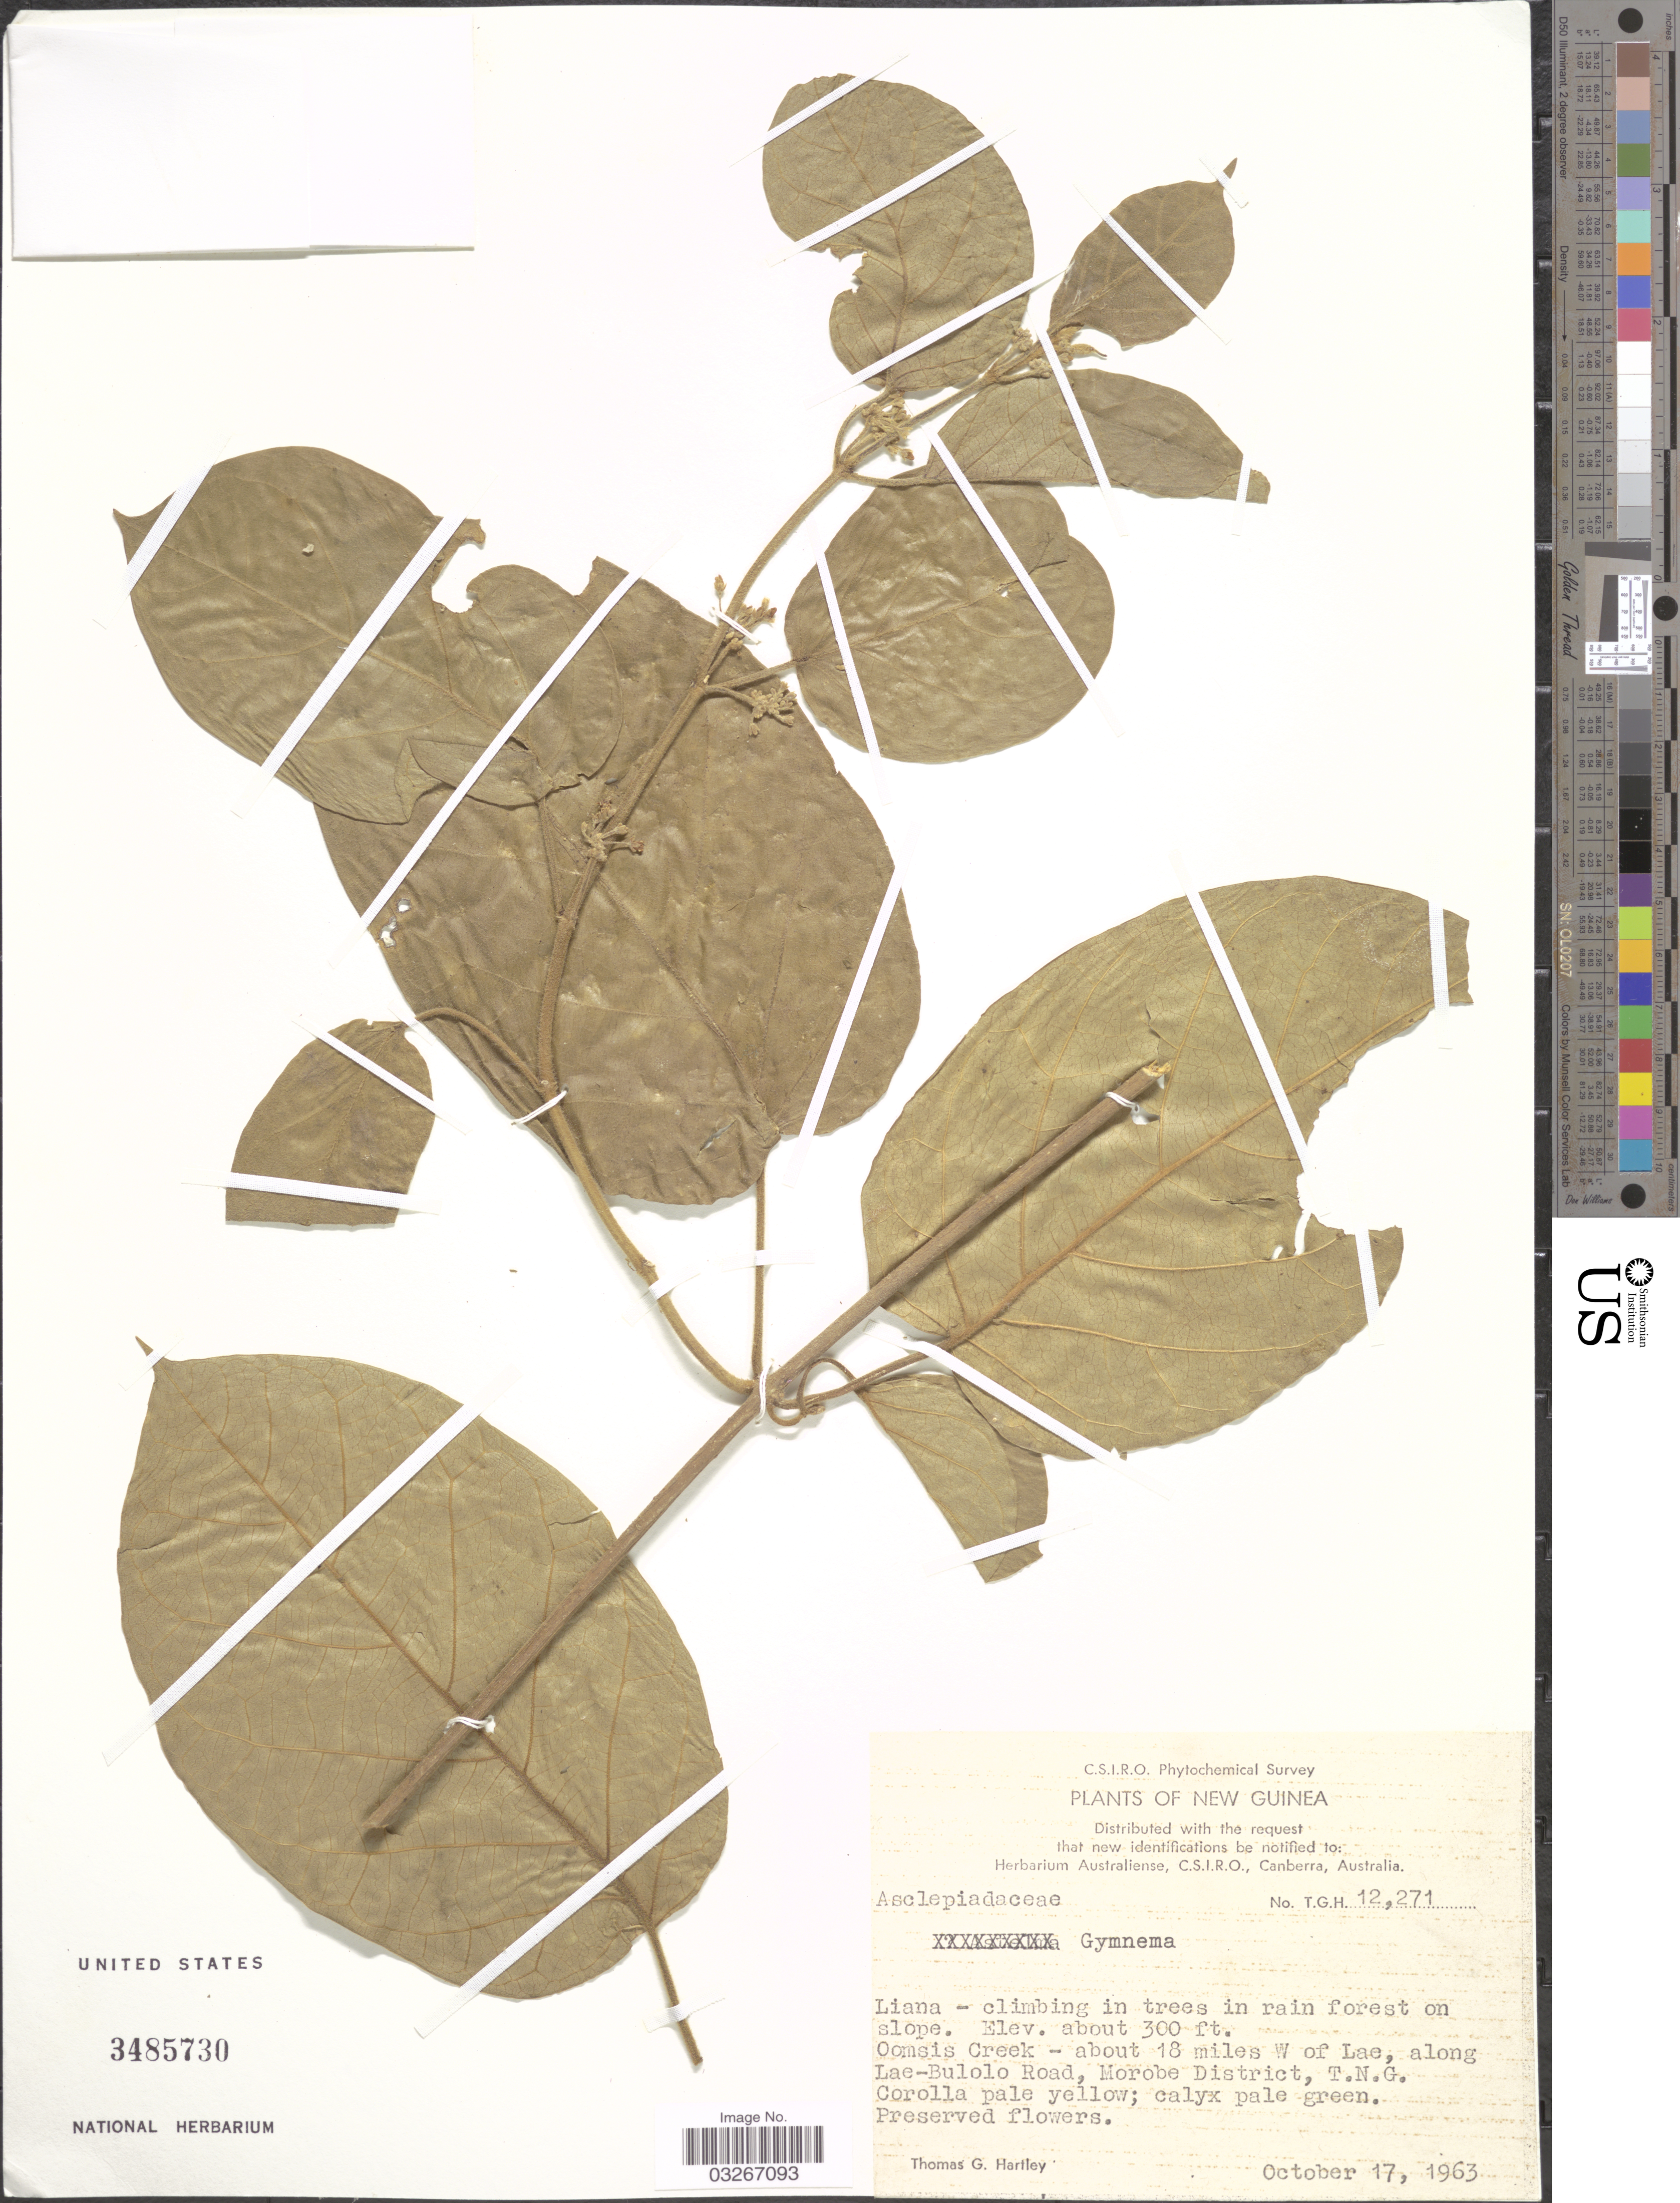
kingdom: Plantae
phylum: Tracheophyta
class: Magnoliopsida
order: Gentianales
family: Apocynaceae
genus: Gymnema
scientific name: Gymnema sp.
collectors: T. G. Hartley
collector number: T.G.H.12271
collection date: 1963-10-17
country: Papua New Guinea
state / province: Morobe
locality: New Guinea. Oomsis Creek - about 18 miles W of Lae, along Lae-Bulolo Road, Morobe District, T. N. G.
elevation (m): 91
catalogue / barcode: US 3485730